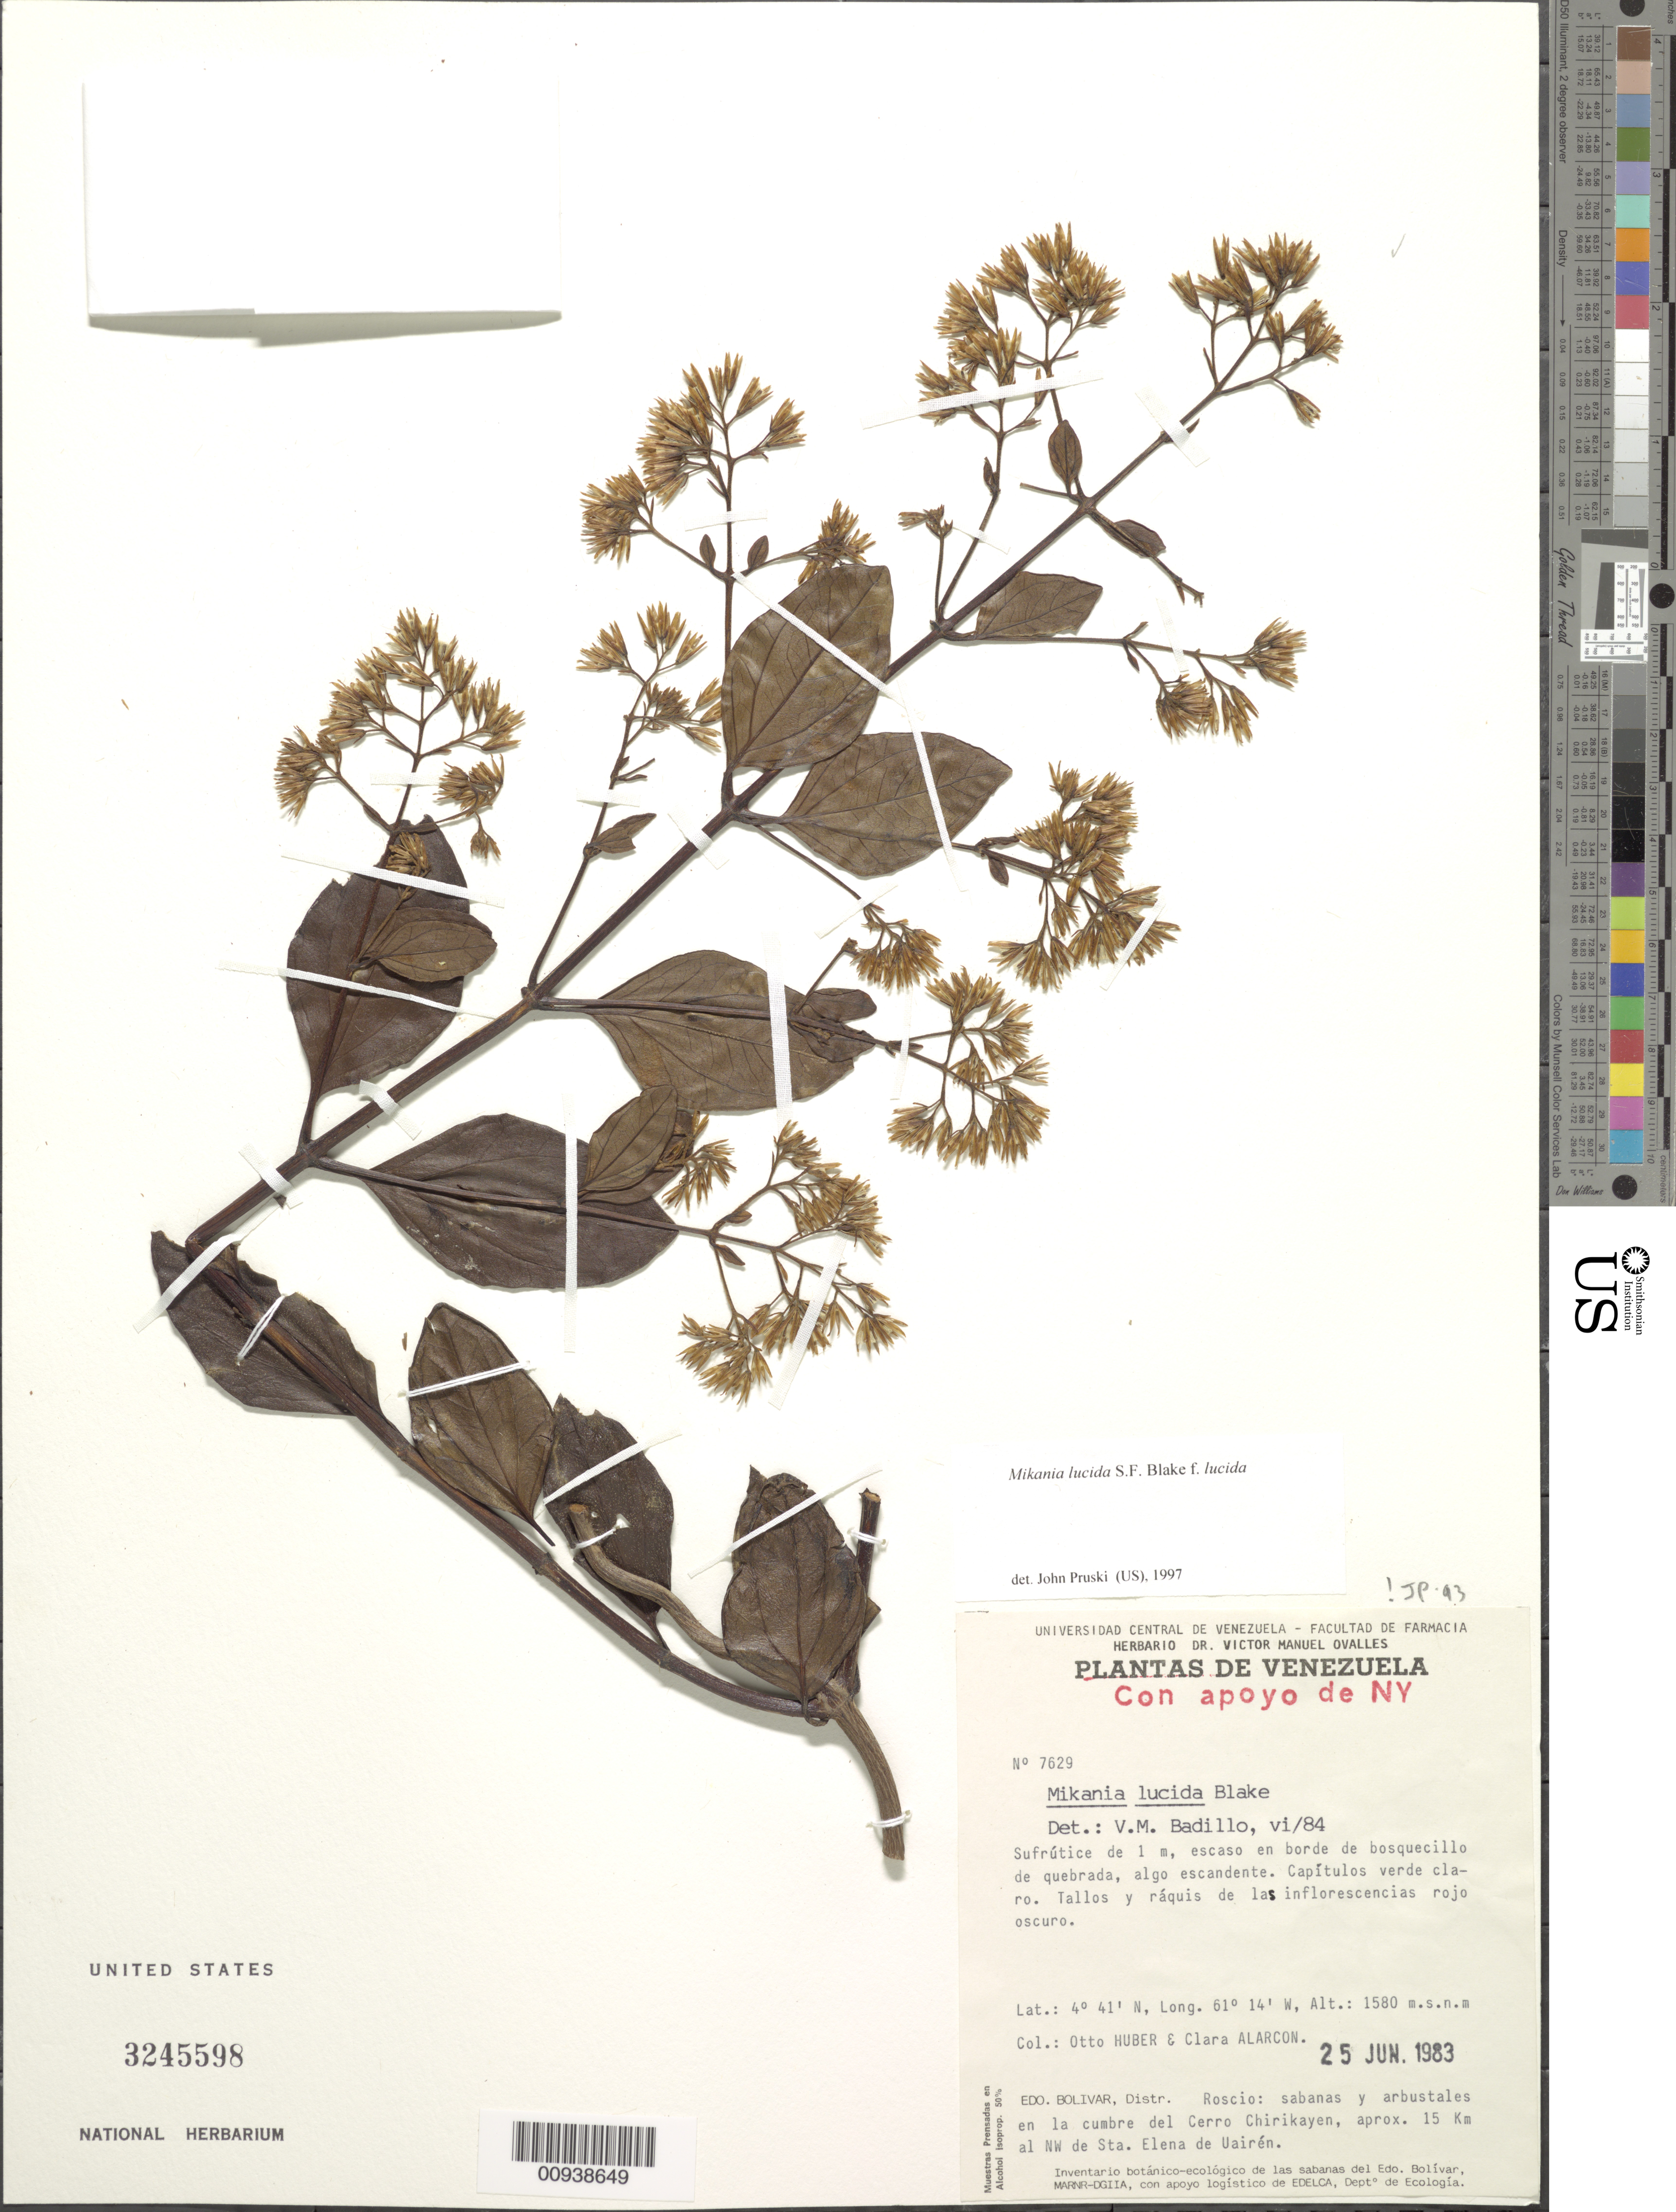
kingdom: Plantae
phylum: Tracheophyta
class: Magnoliopsida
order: Asterales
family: Asteraceae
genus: Mikania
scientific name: Mikania lucida f. lucida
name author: S.F. Blake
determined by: Pruski, J. F.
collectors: O. Huber & C. Alarcon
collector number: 7629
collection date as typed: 25-Jun-83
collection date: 1983-06-25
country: Venezuela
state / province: Bolívar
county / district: Roscio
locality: Cerro Chirikayen cumbre, aprox. 15 km al NW de Sta. Elena de Uairén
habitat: Sabanas y arbustales; en borde de bosquecillo de quebrada, algo escandente.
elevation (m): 1580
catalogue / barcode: US 3245598